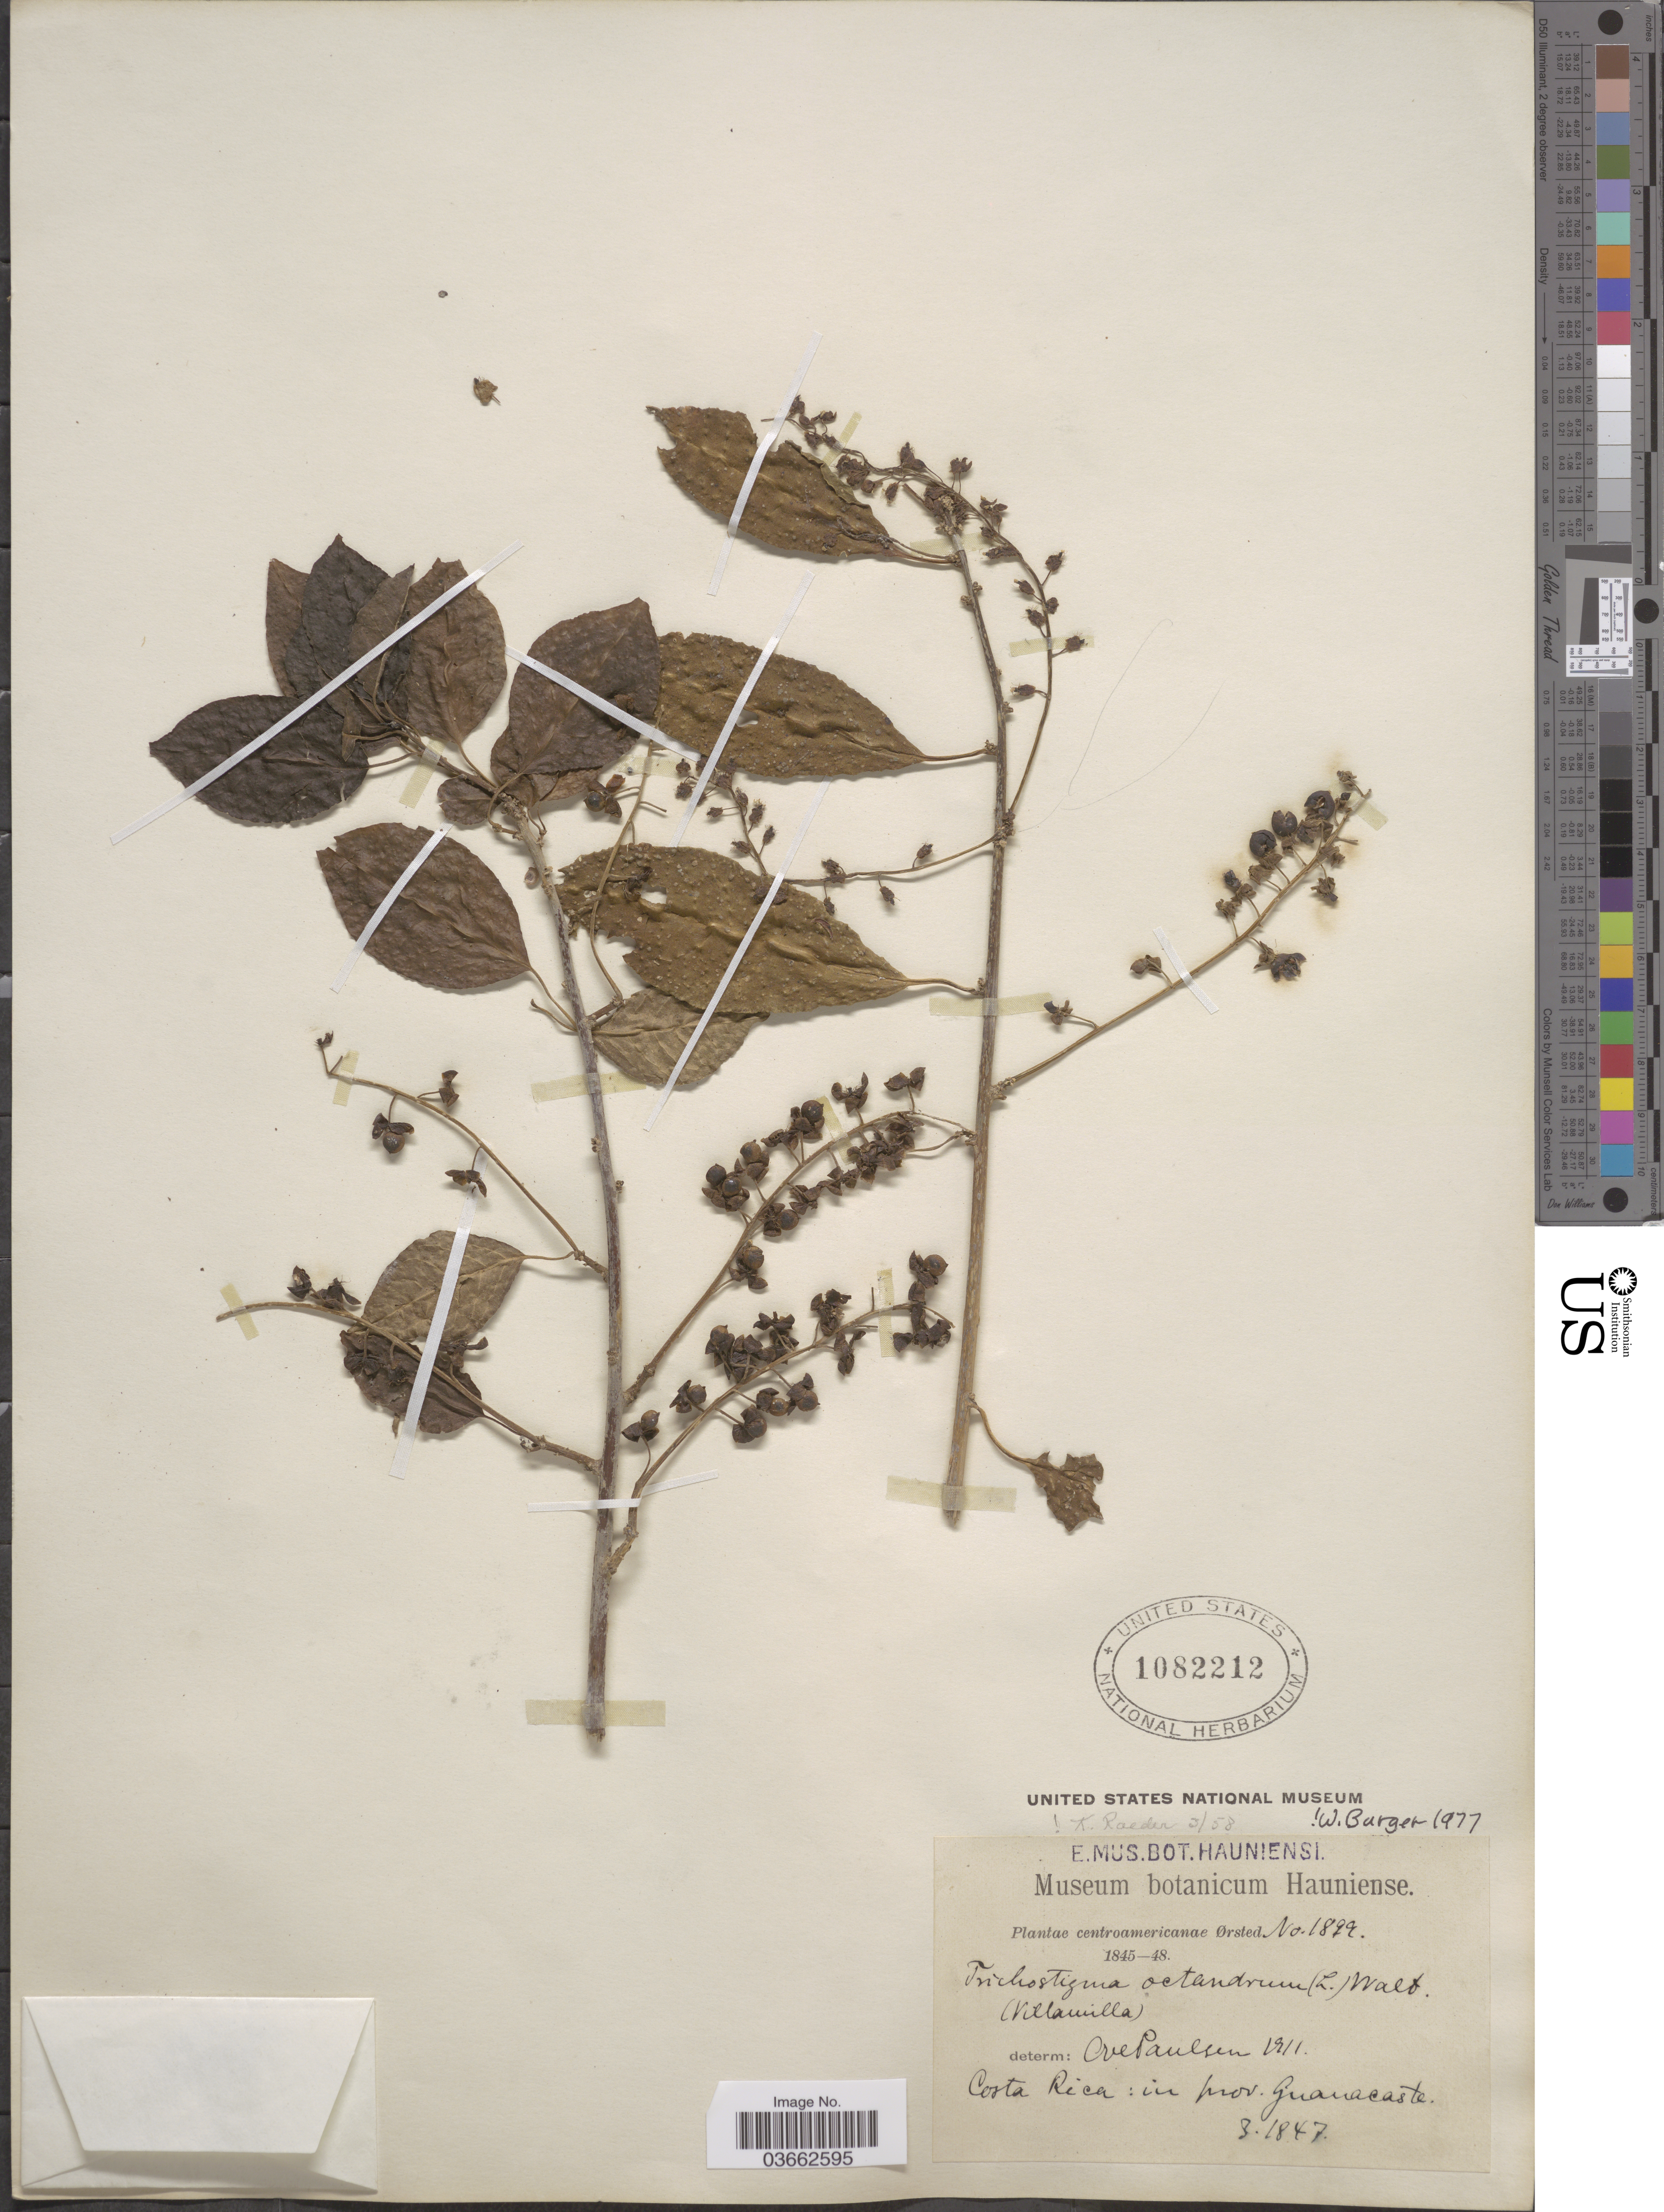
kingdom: Plantae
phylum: Tracheophyta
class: Magnoliopsida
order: Caryophyllales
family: Phytolaccaceae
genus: Trichostigma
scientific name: Trichostigma octandrum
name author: (L.) H. Walter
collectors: Ørsted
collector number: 1899*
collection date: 1847-03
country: Costa Rica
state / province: Guanacaste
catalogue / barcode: US 1082212